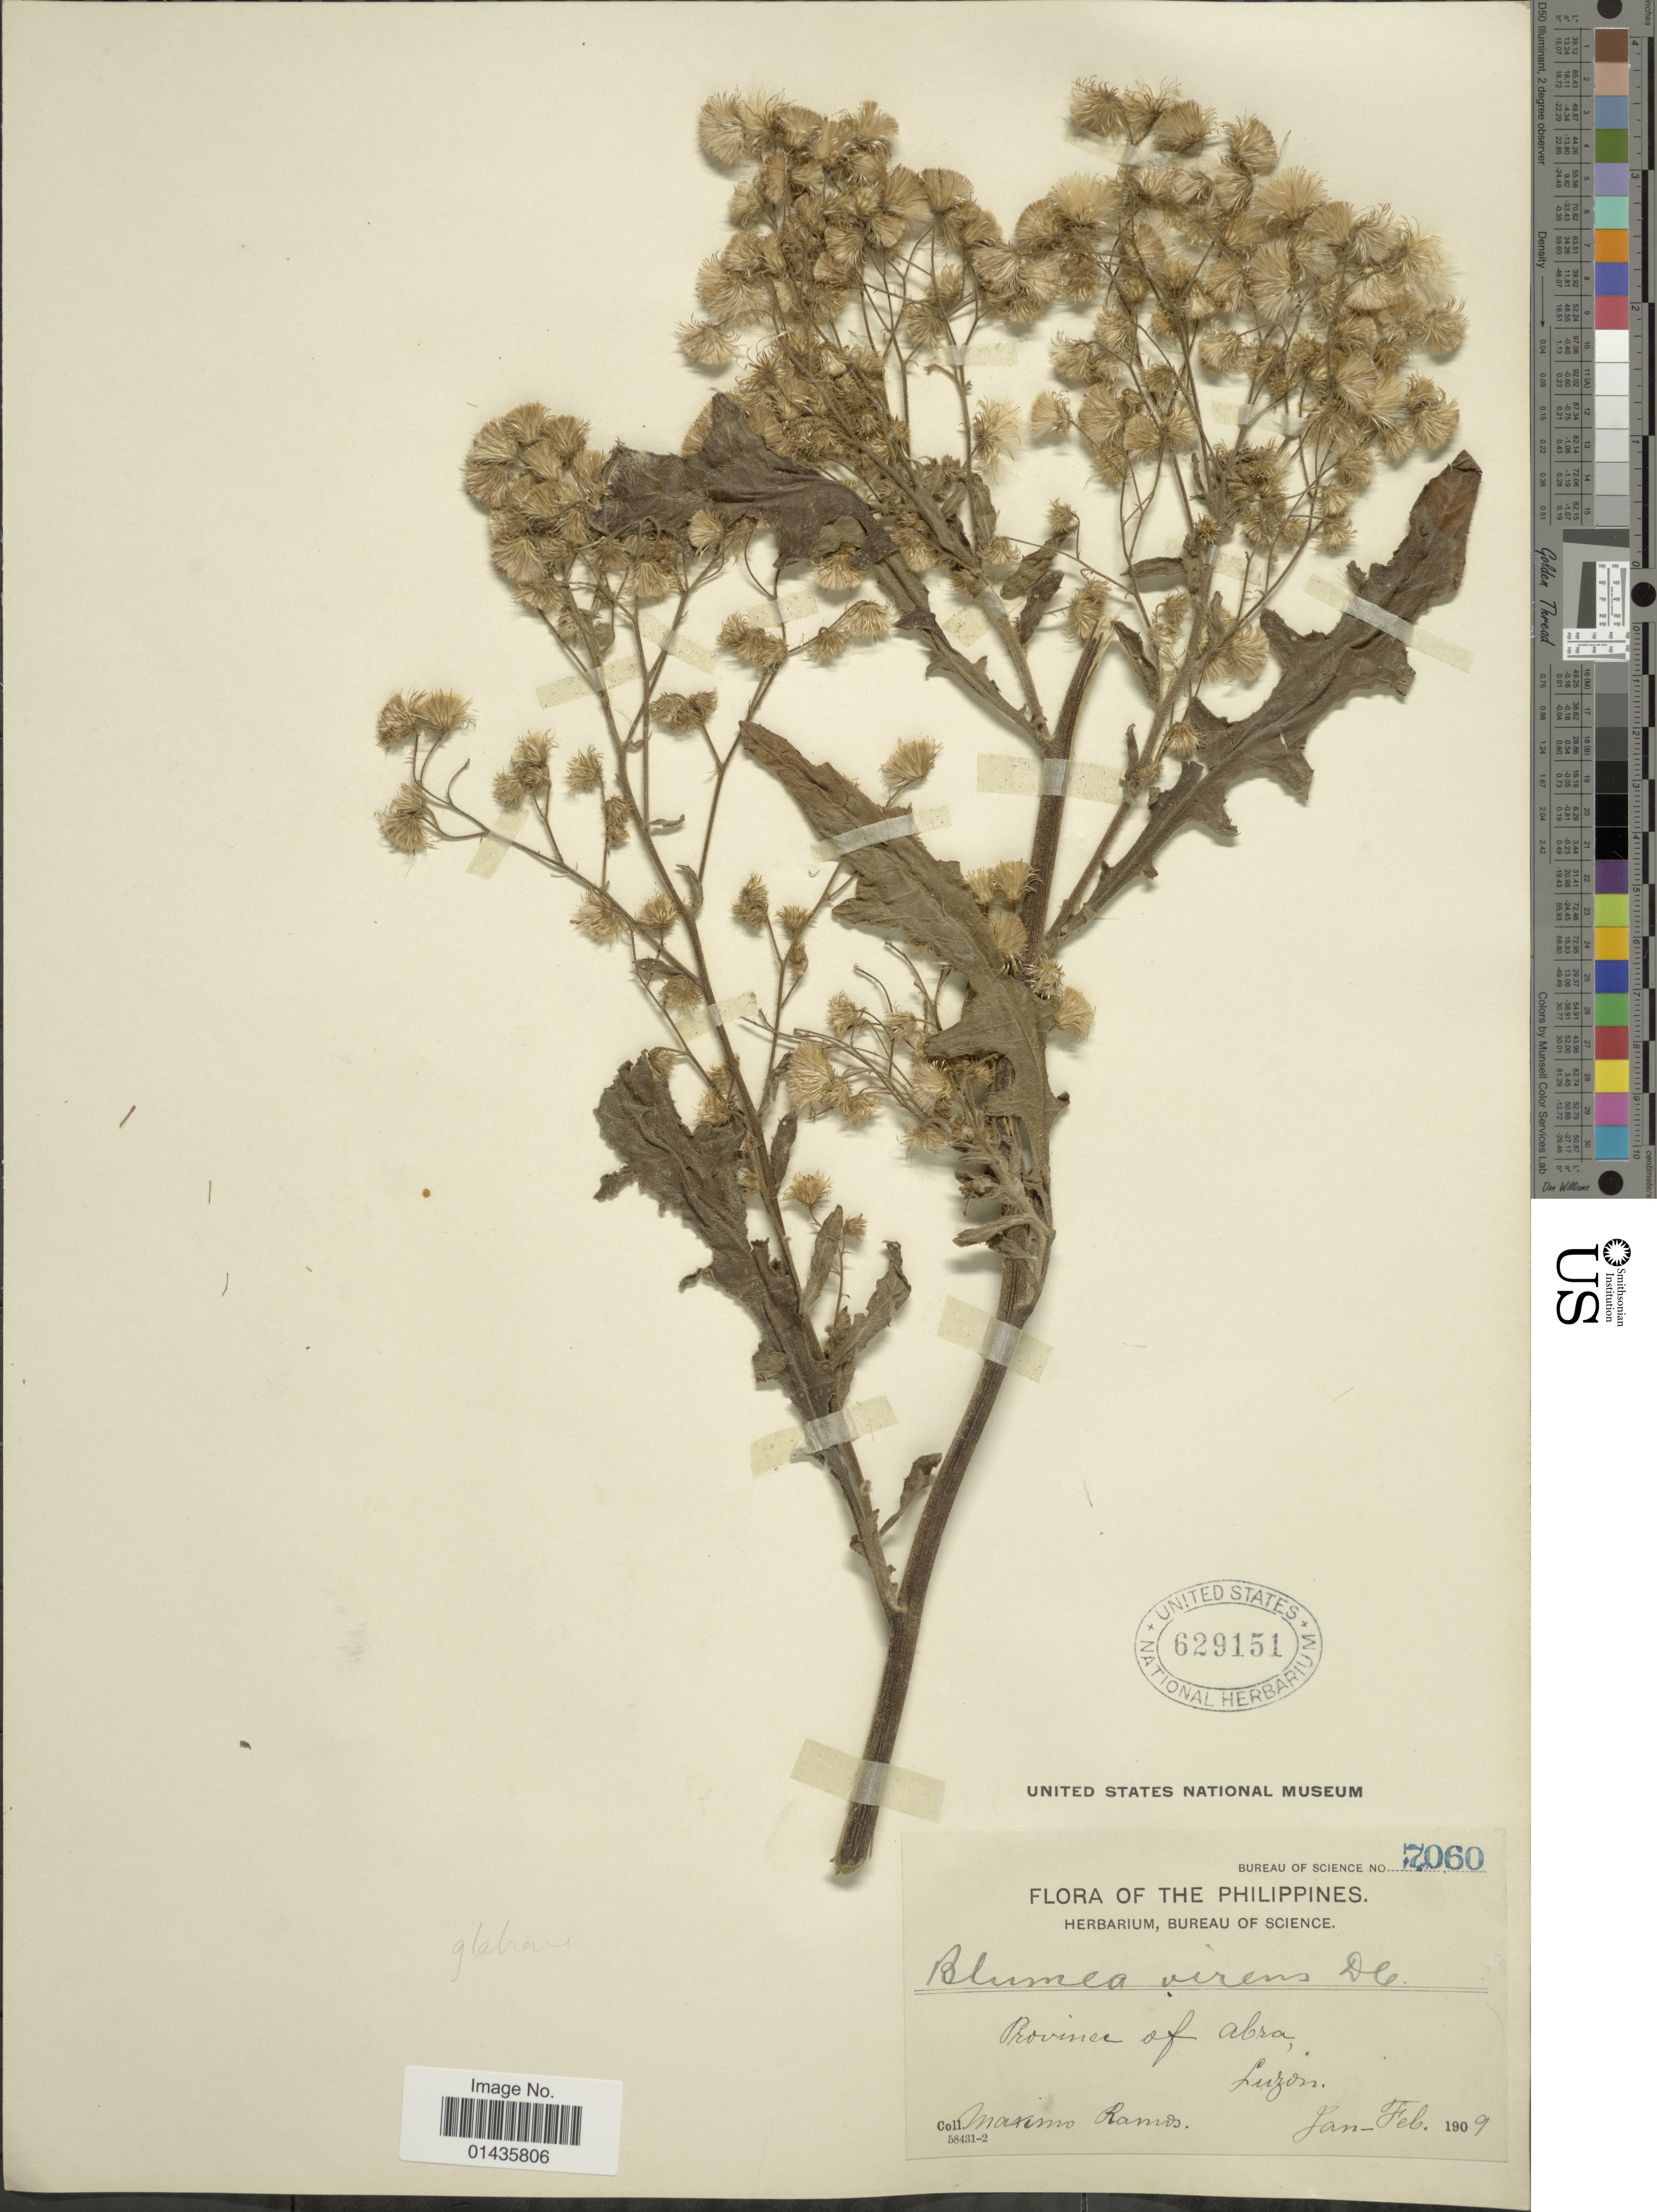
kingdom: Plantae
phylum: Tracheophyta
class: Magnoliopsida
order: Asterales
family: Asteraceae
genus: Blumea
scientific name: Blumea virens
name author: DC.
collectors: M. Ramos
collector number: Bureau of Science 7060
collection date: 1909-01/1909-02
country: Philippines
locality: Province of Abra, Luzon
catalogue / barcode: US 629151